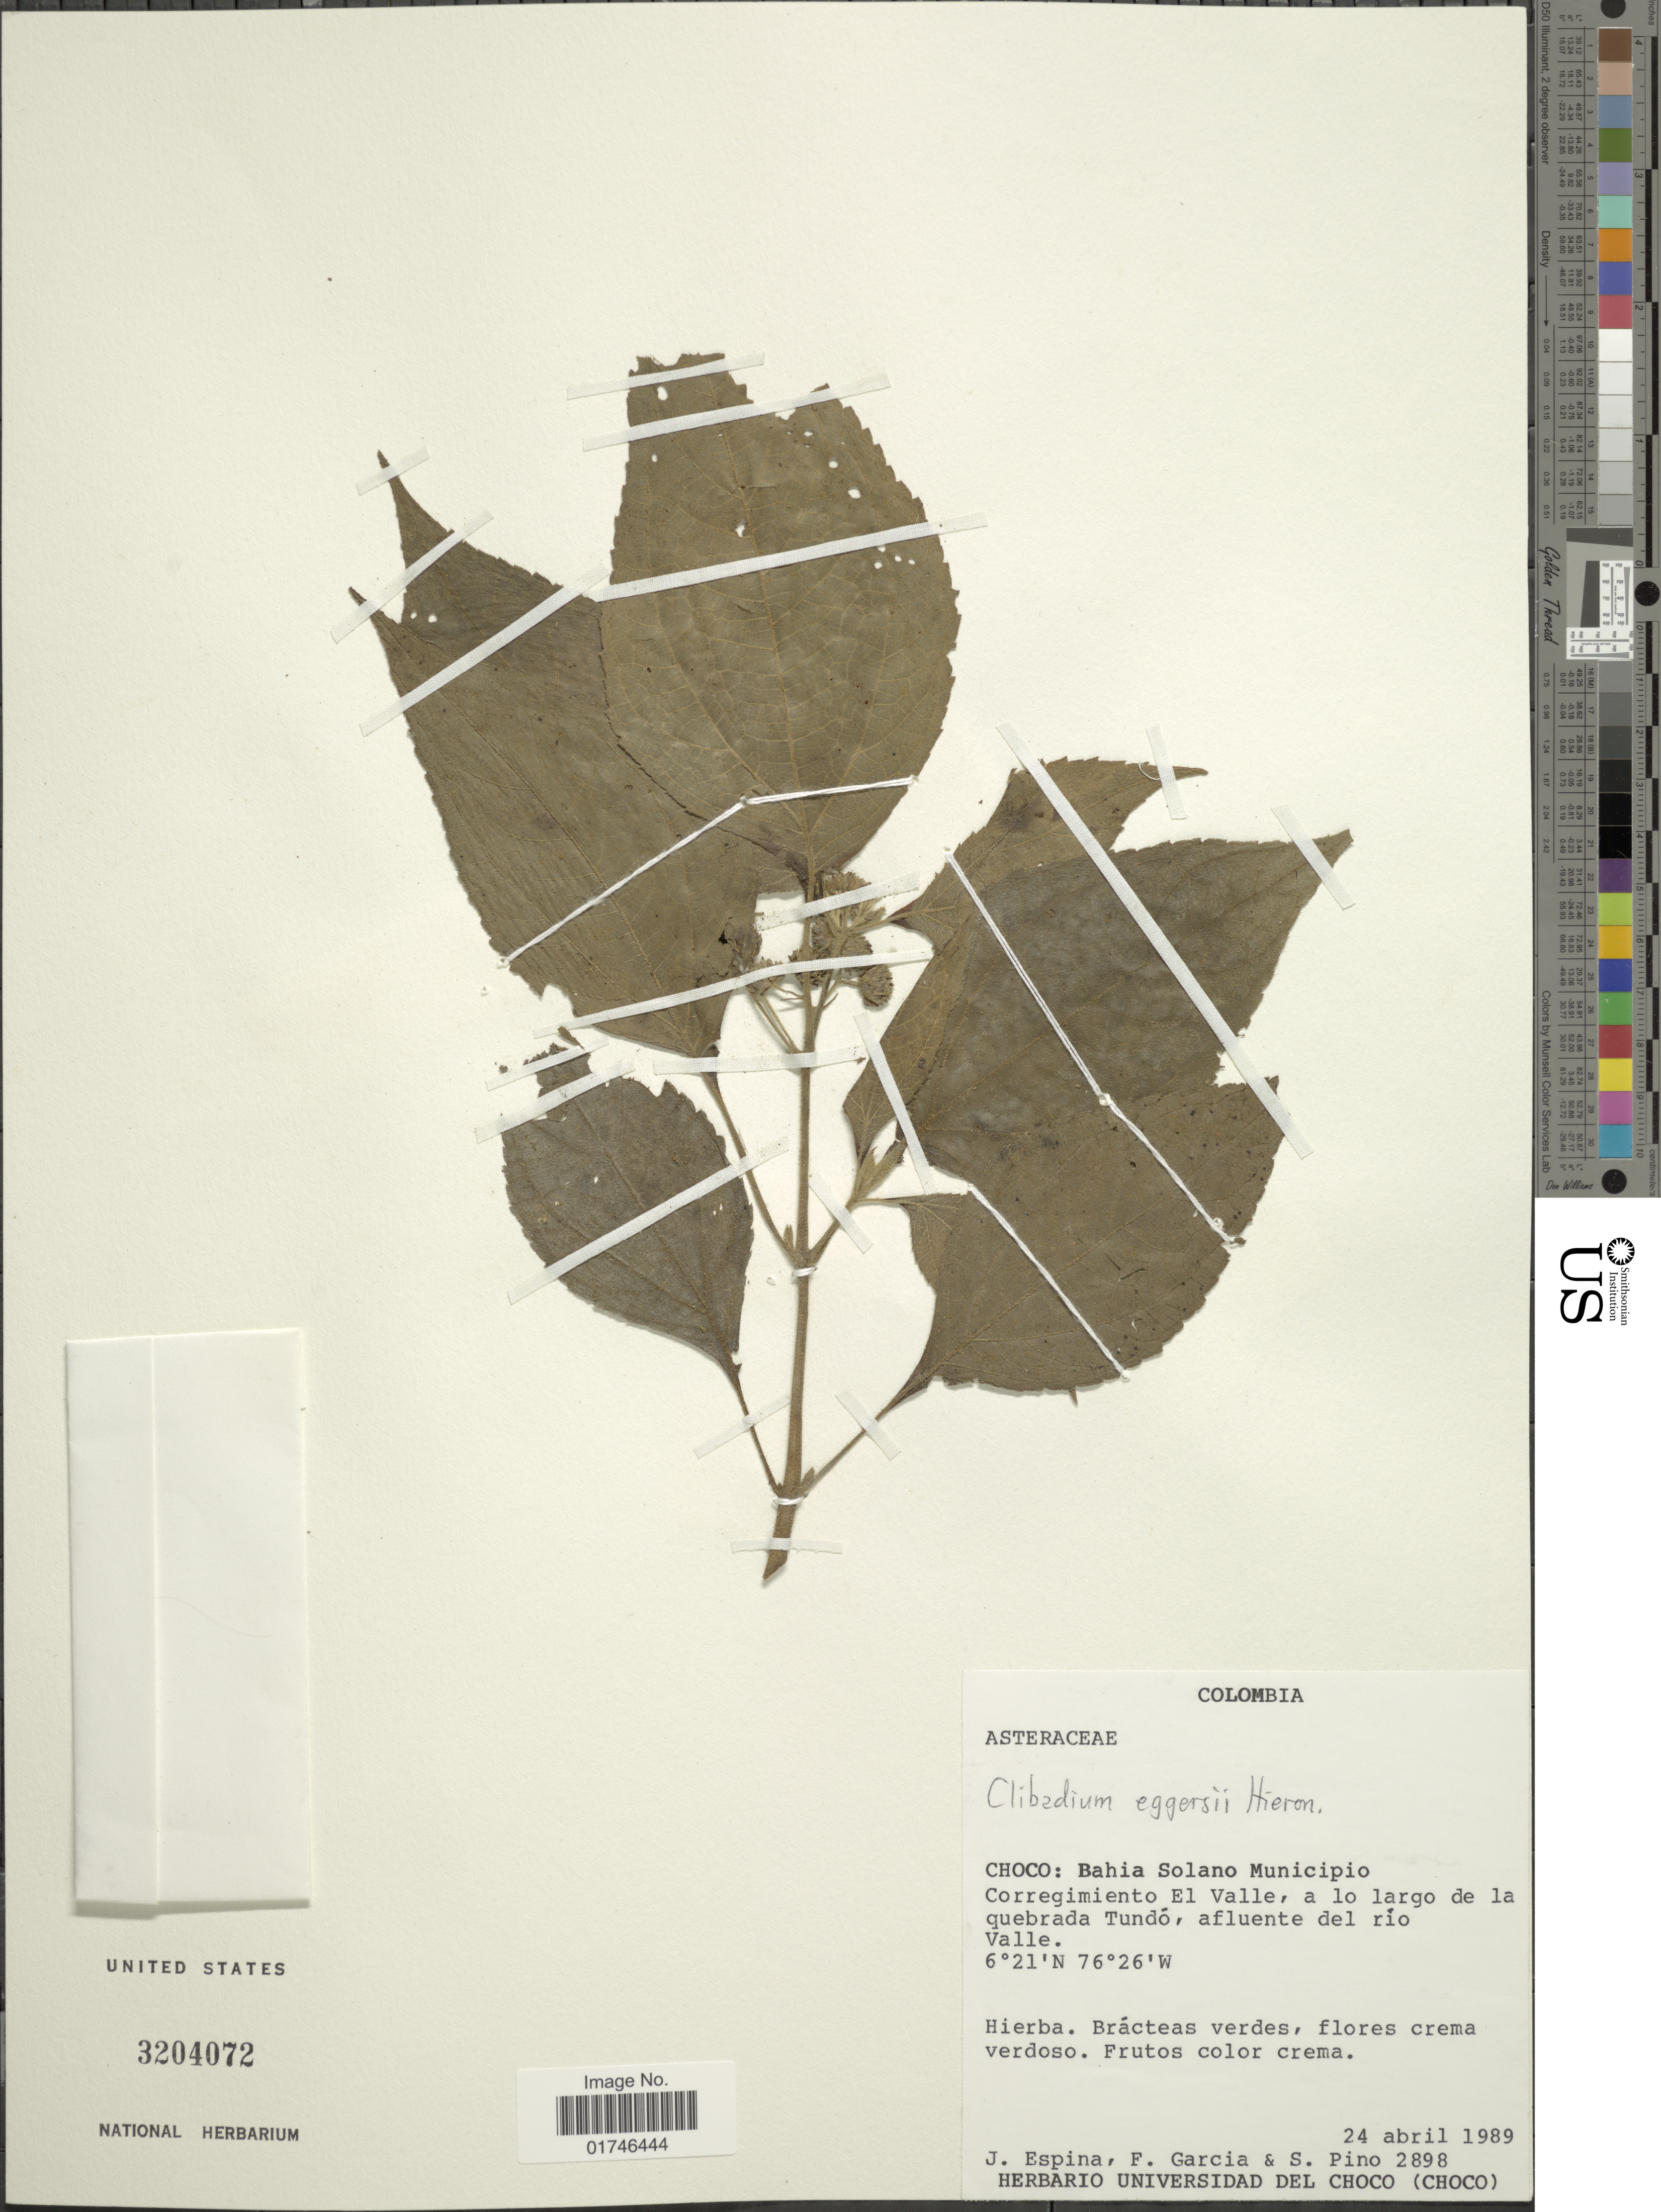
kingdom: Plantae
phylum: Tracheophyta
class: Magnoliopsida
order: Asterales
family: Asteraceae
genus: Clibadium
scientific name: Clibadium eggersii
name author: Hieron.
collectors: J. Espina, F. Garcia & S. Pino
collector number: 2898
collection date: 1989-04-24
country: Colombia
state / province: Chocó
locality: Choco: Bahia Solano Municipio, Corrgimiento El Valle, a lo largo de la quebrada Tundo, afluente del rio Valle.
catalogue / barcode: US 3204072